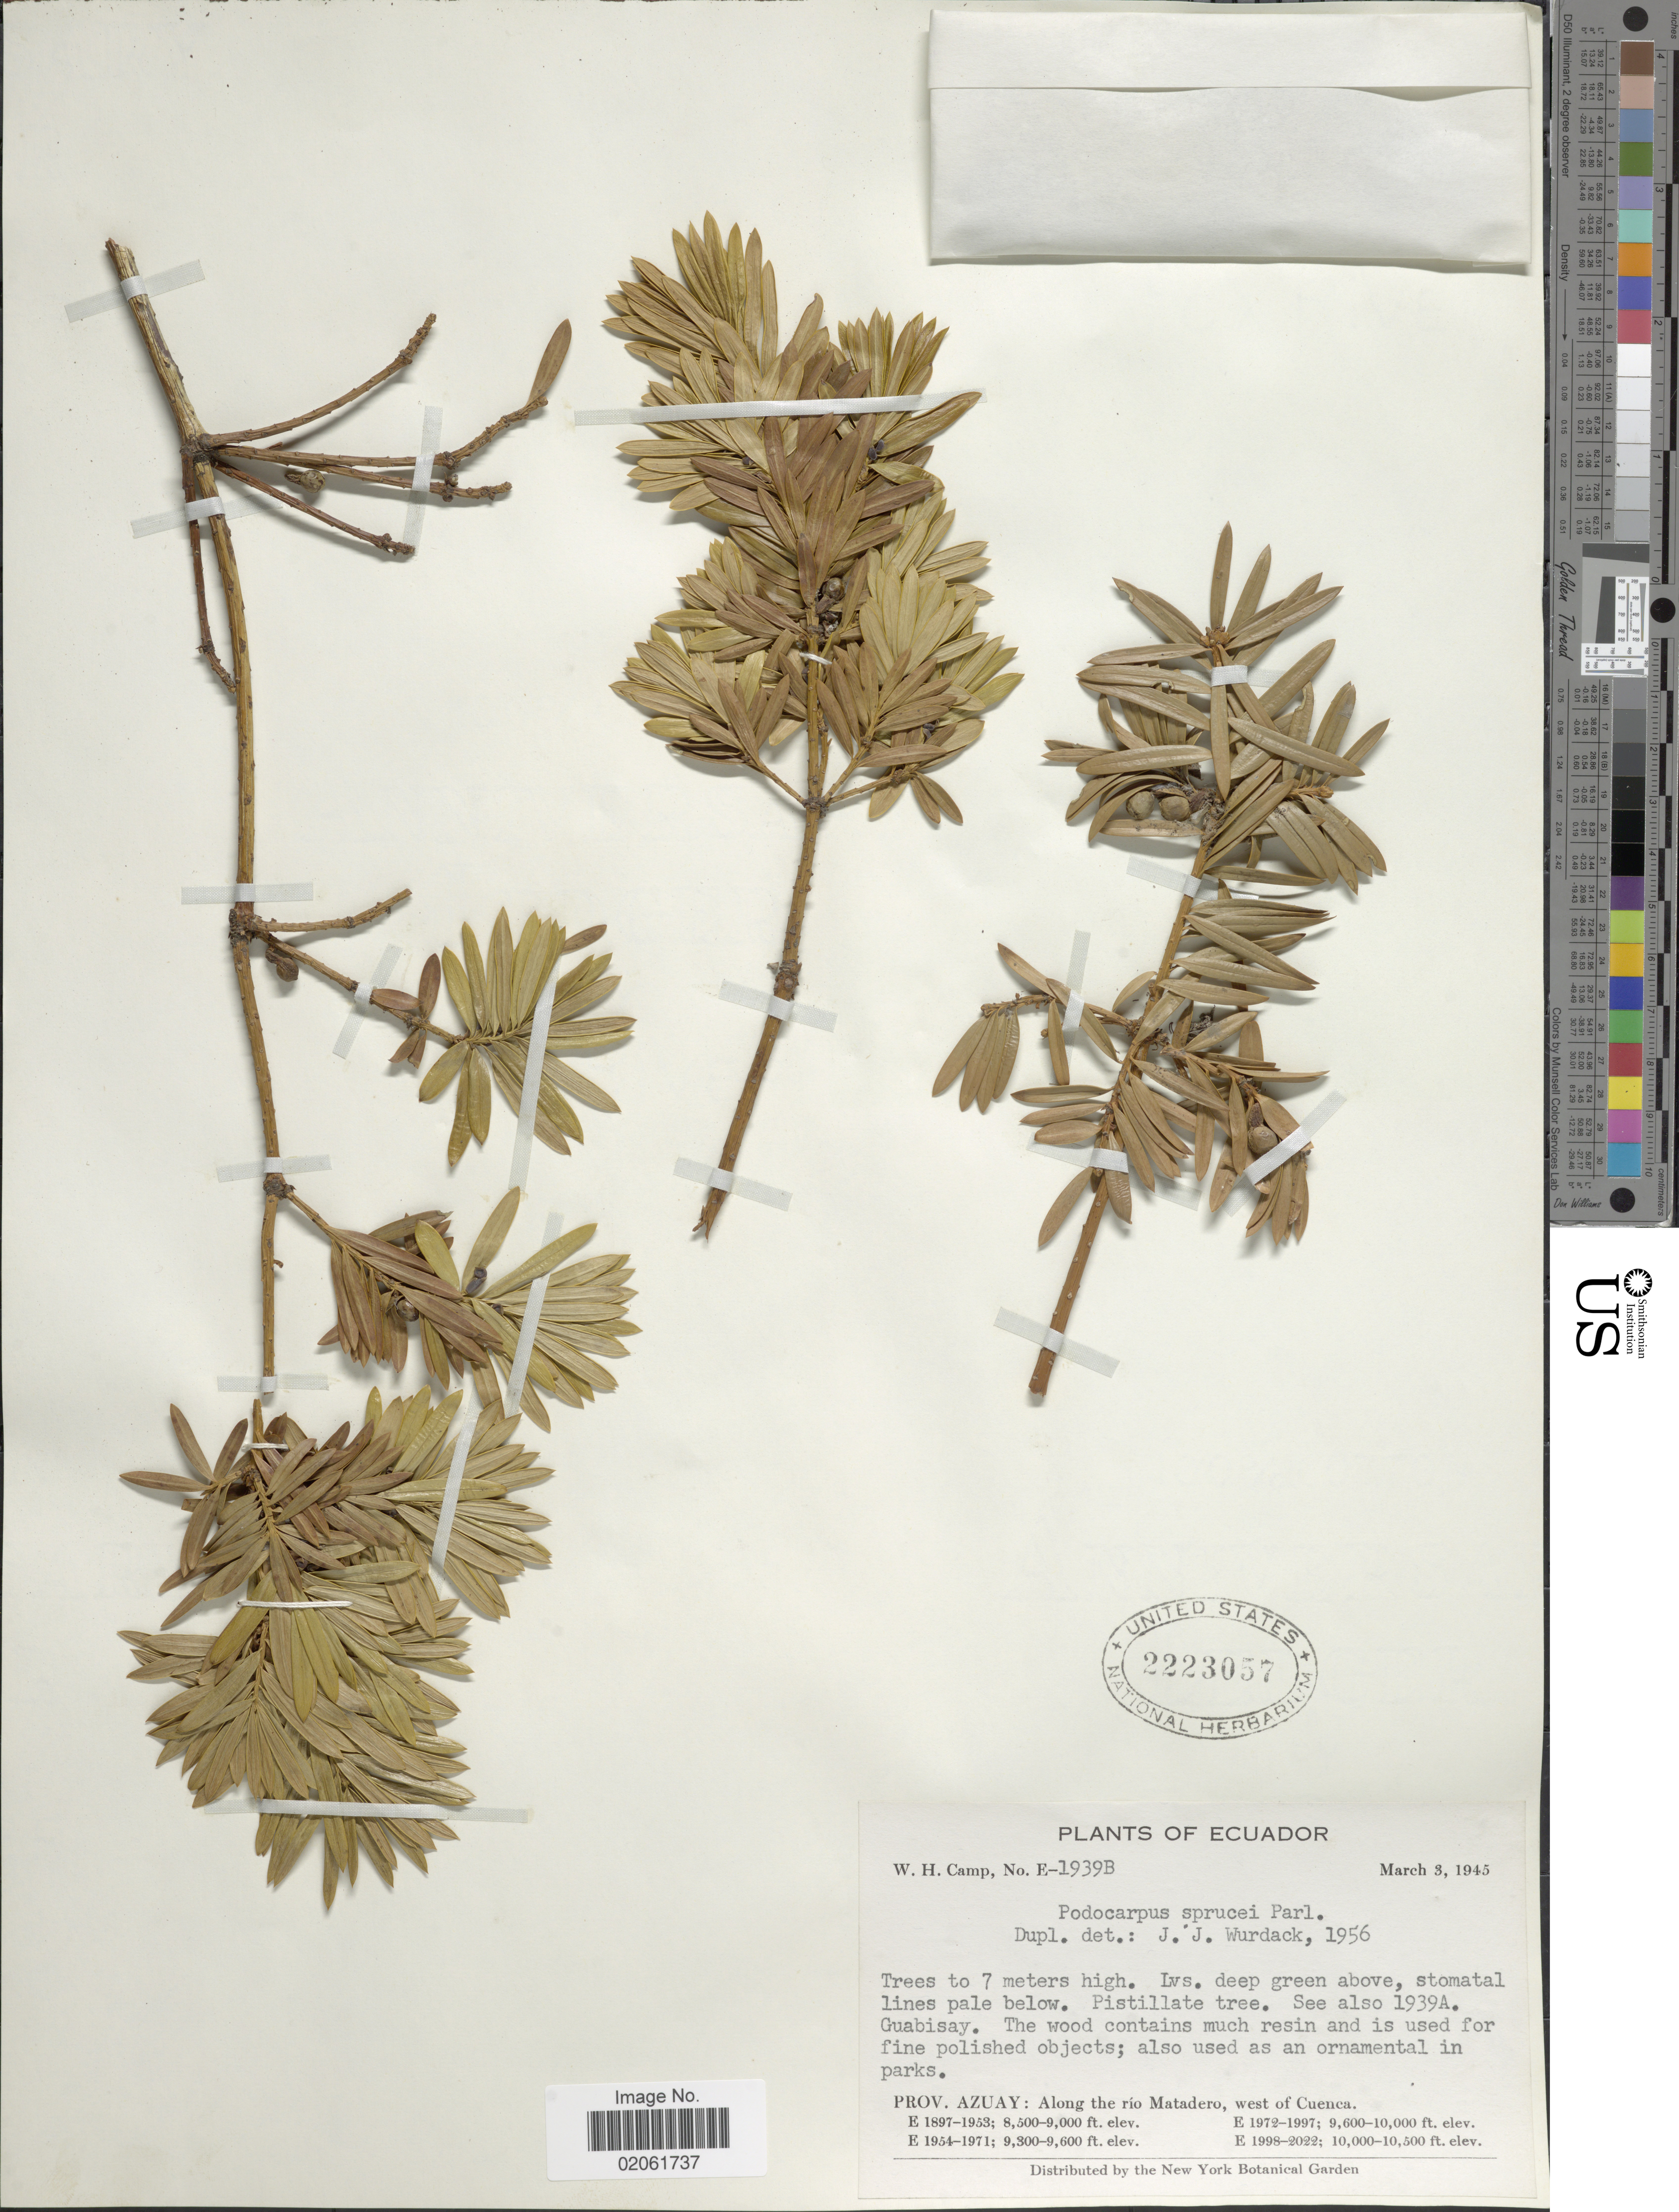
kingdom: Plantae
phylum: Tracheophyta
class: Pinopsida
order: Pinales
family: Podocarpaceae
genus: Podocarpus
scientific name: Podocarpus sprucei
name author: Parl.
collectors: W. H. Camp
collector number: E1939B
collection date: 1945-03-03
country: Ecuador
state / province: Azuay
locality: Along the Rio Matadero, west of Cuenca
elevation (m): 2591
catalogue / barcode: US 2223057